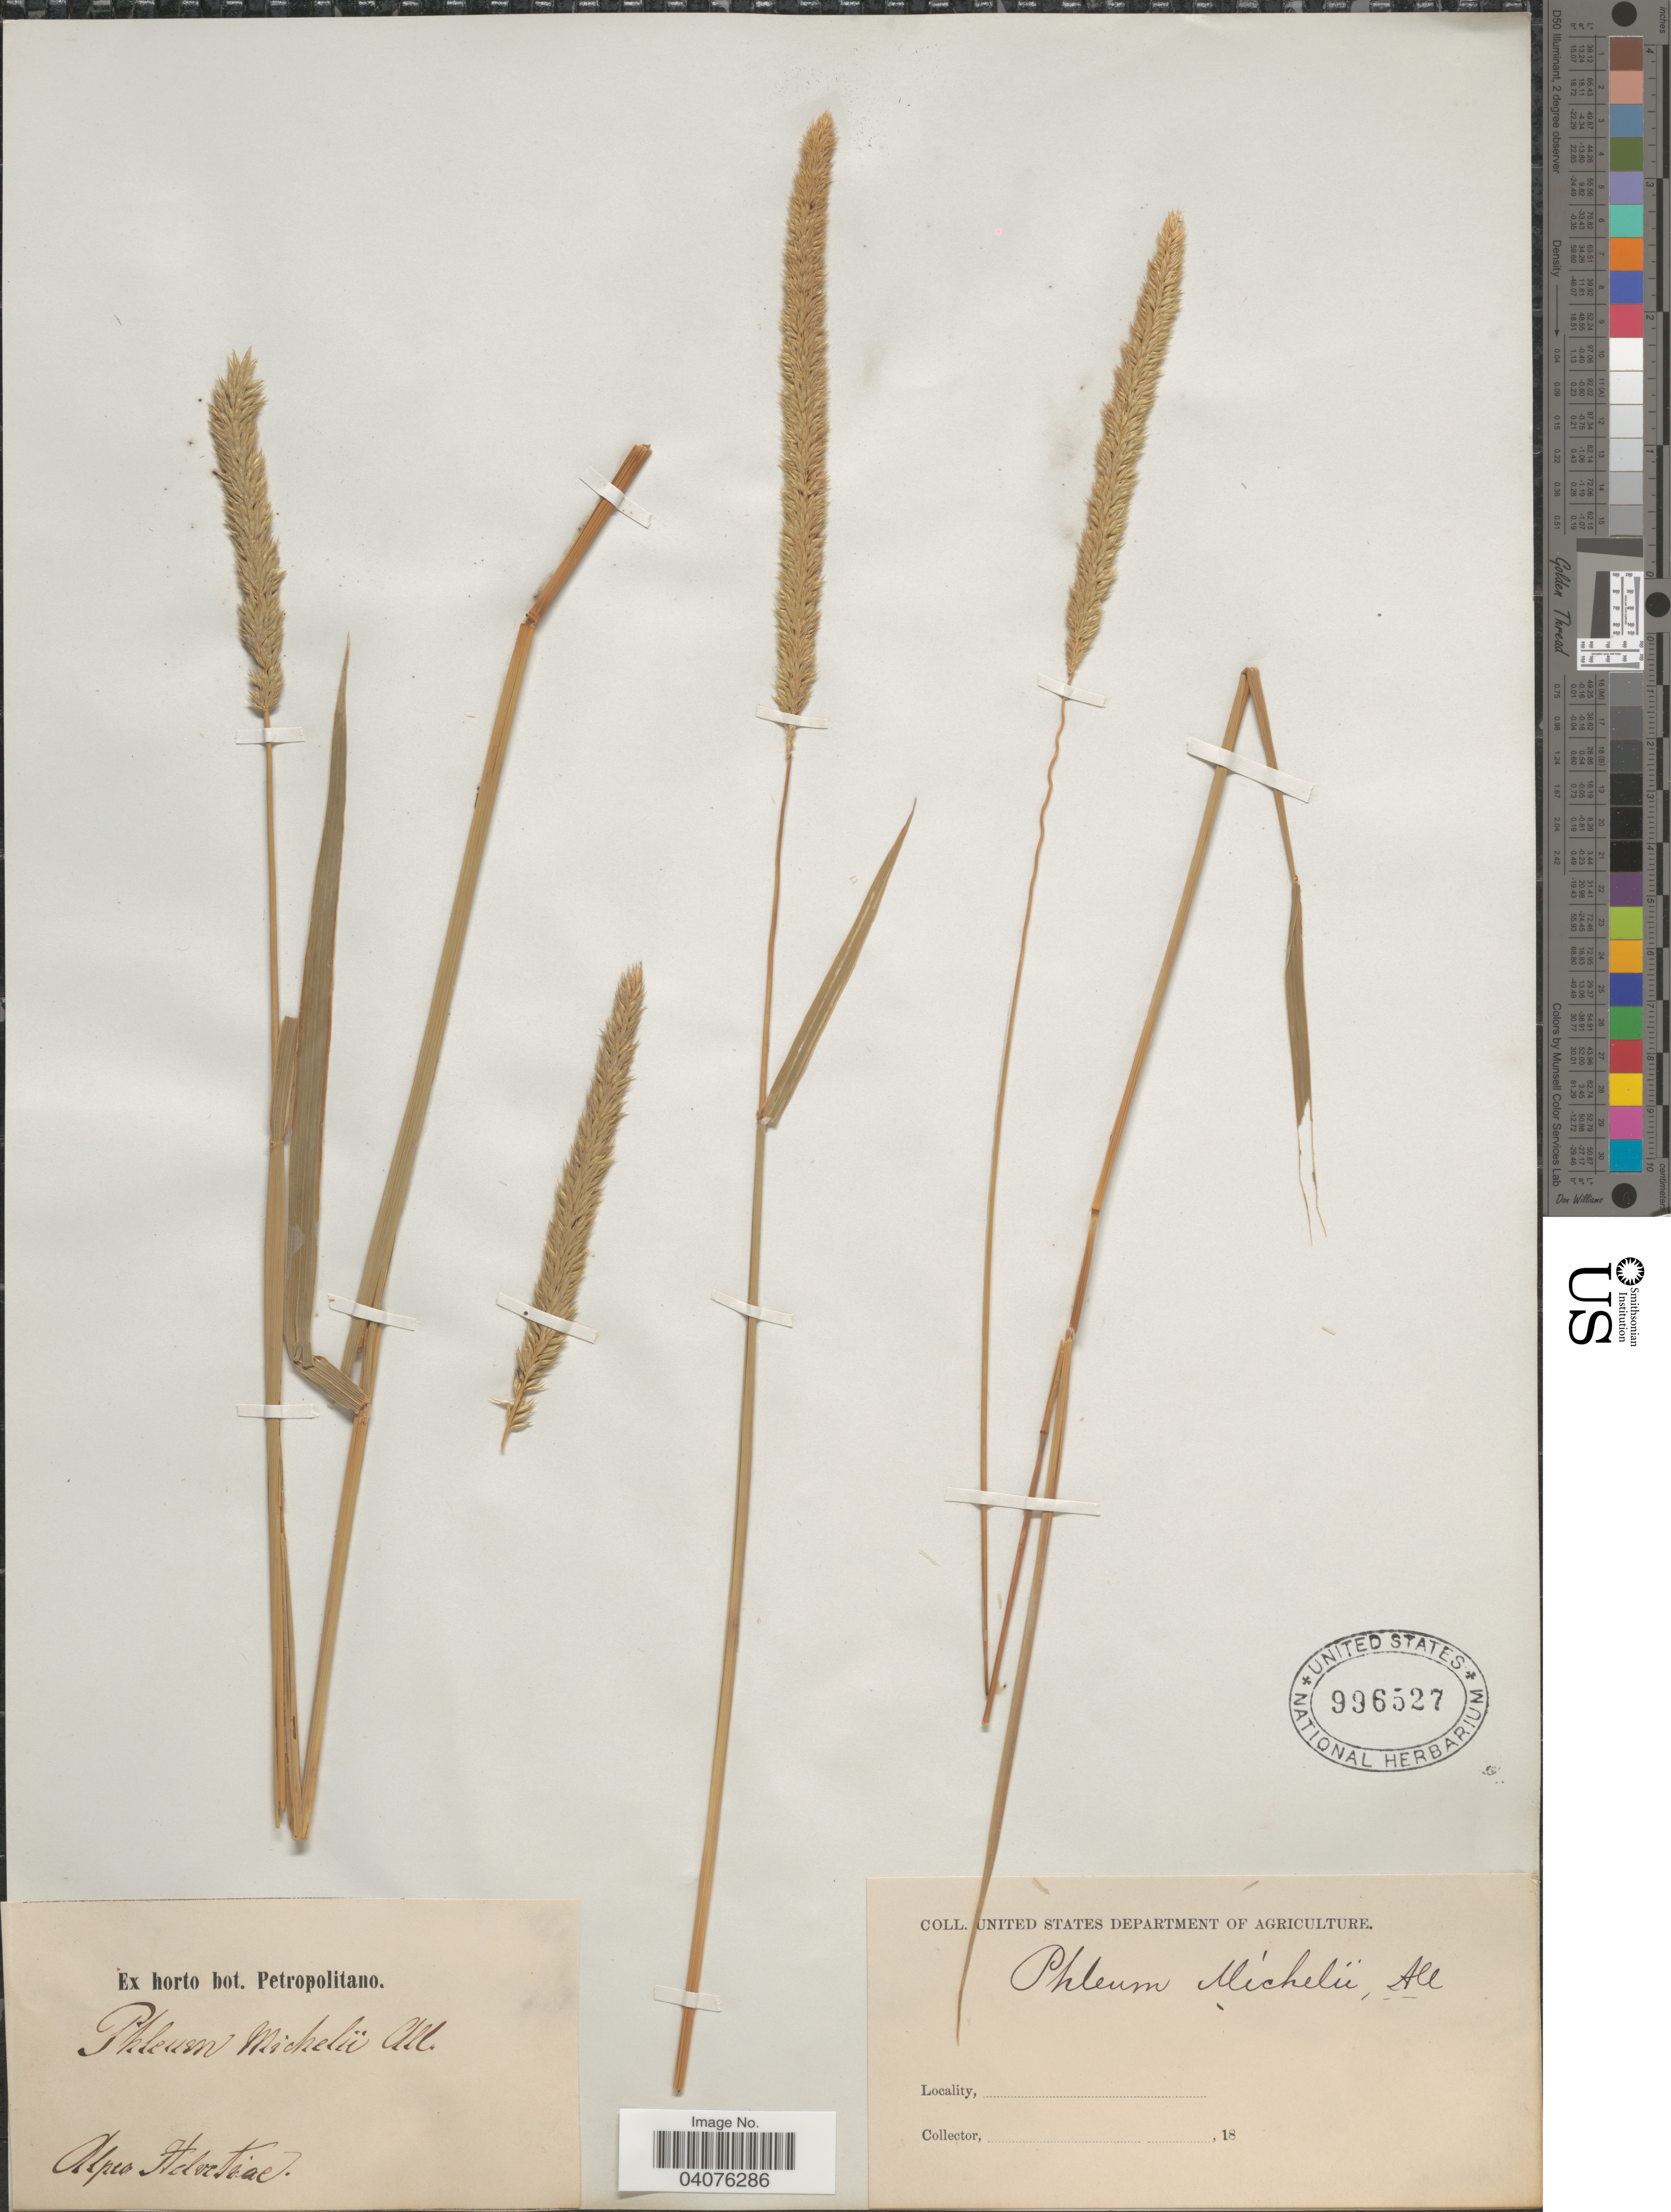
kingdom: Plantae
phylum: Tracheophyta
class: Liliopsida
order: Poales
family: Poaceae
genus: Phleum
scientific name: Phleum michelii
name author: All.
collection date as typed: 18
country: Switzerland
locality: Alpes Helvetiae.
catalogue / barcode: US 996527